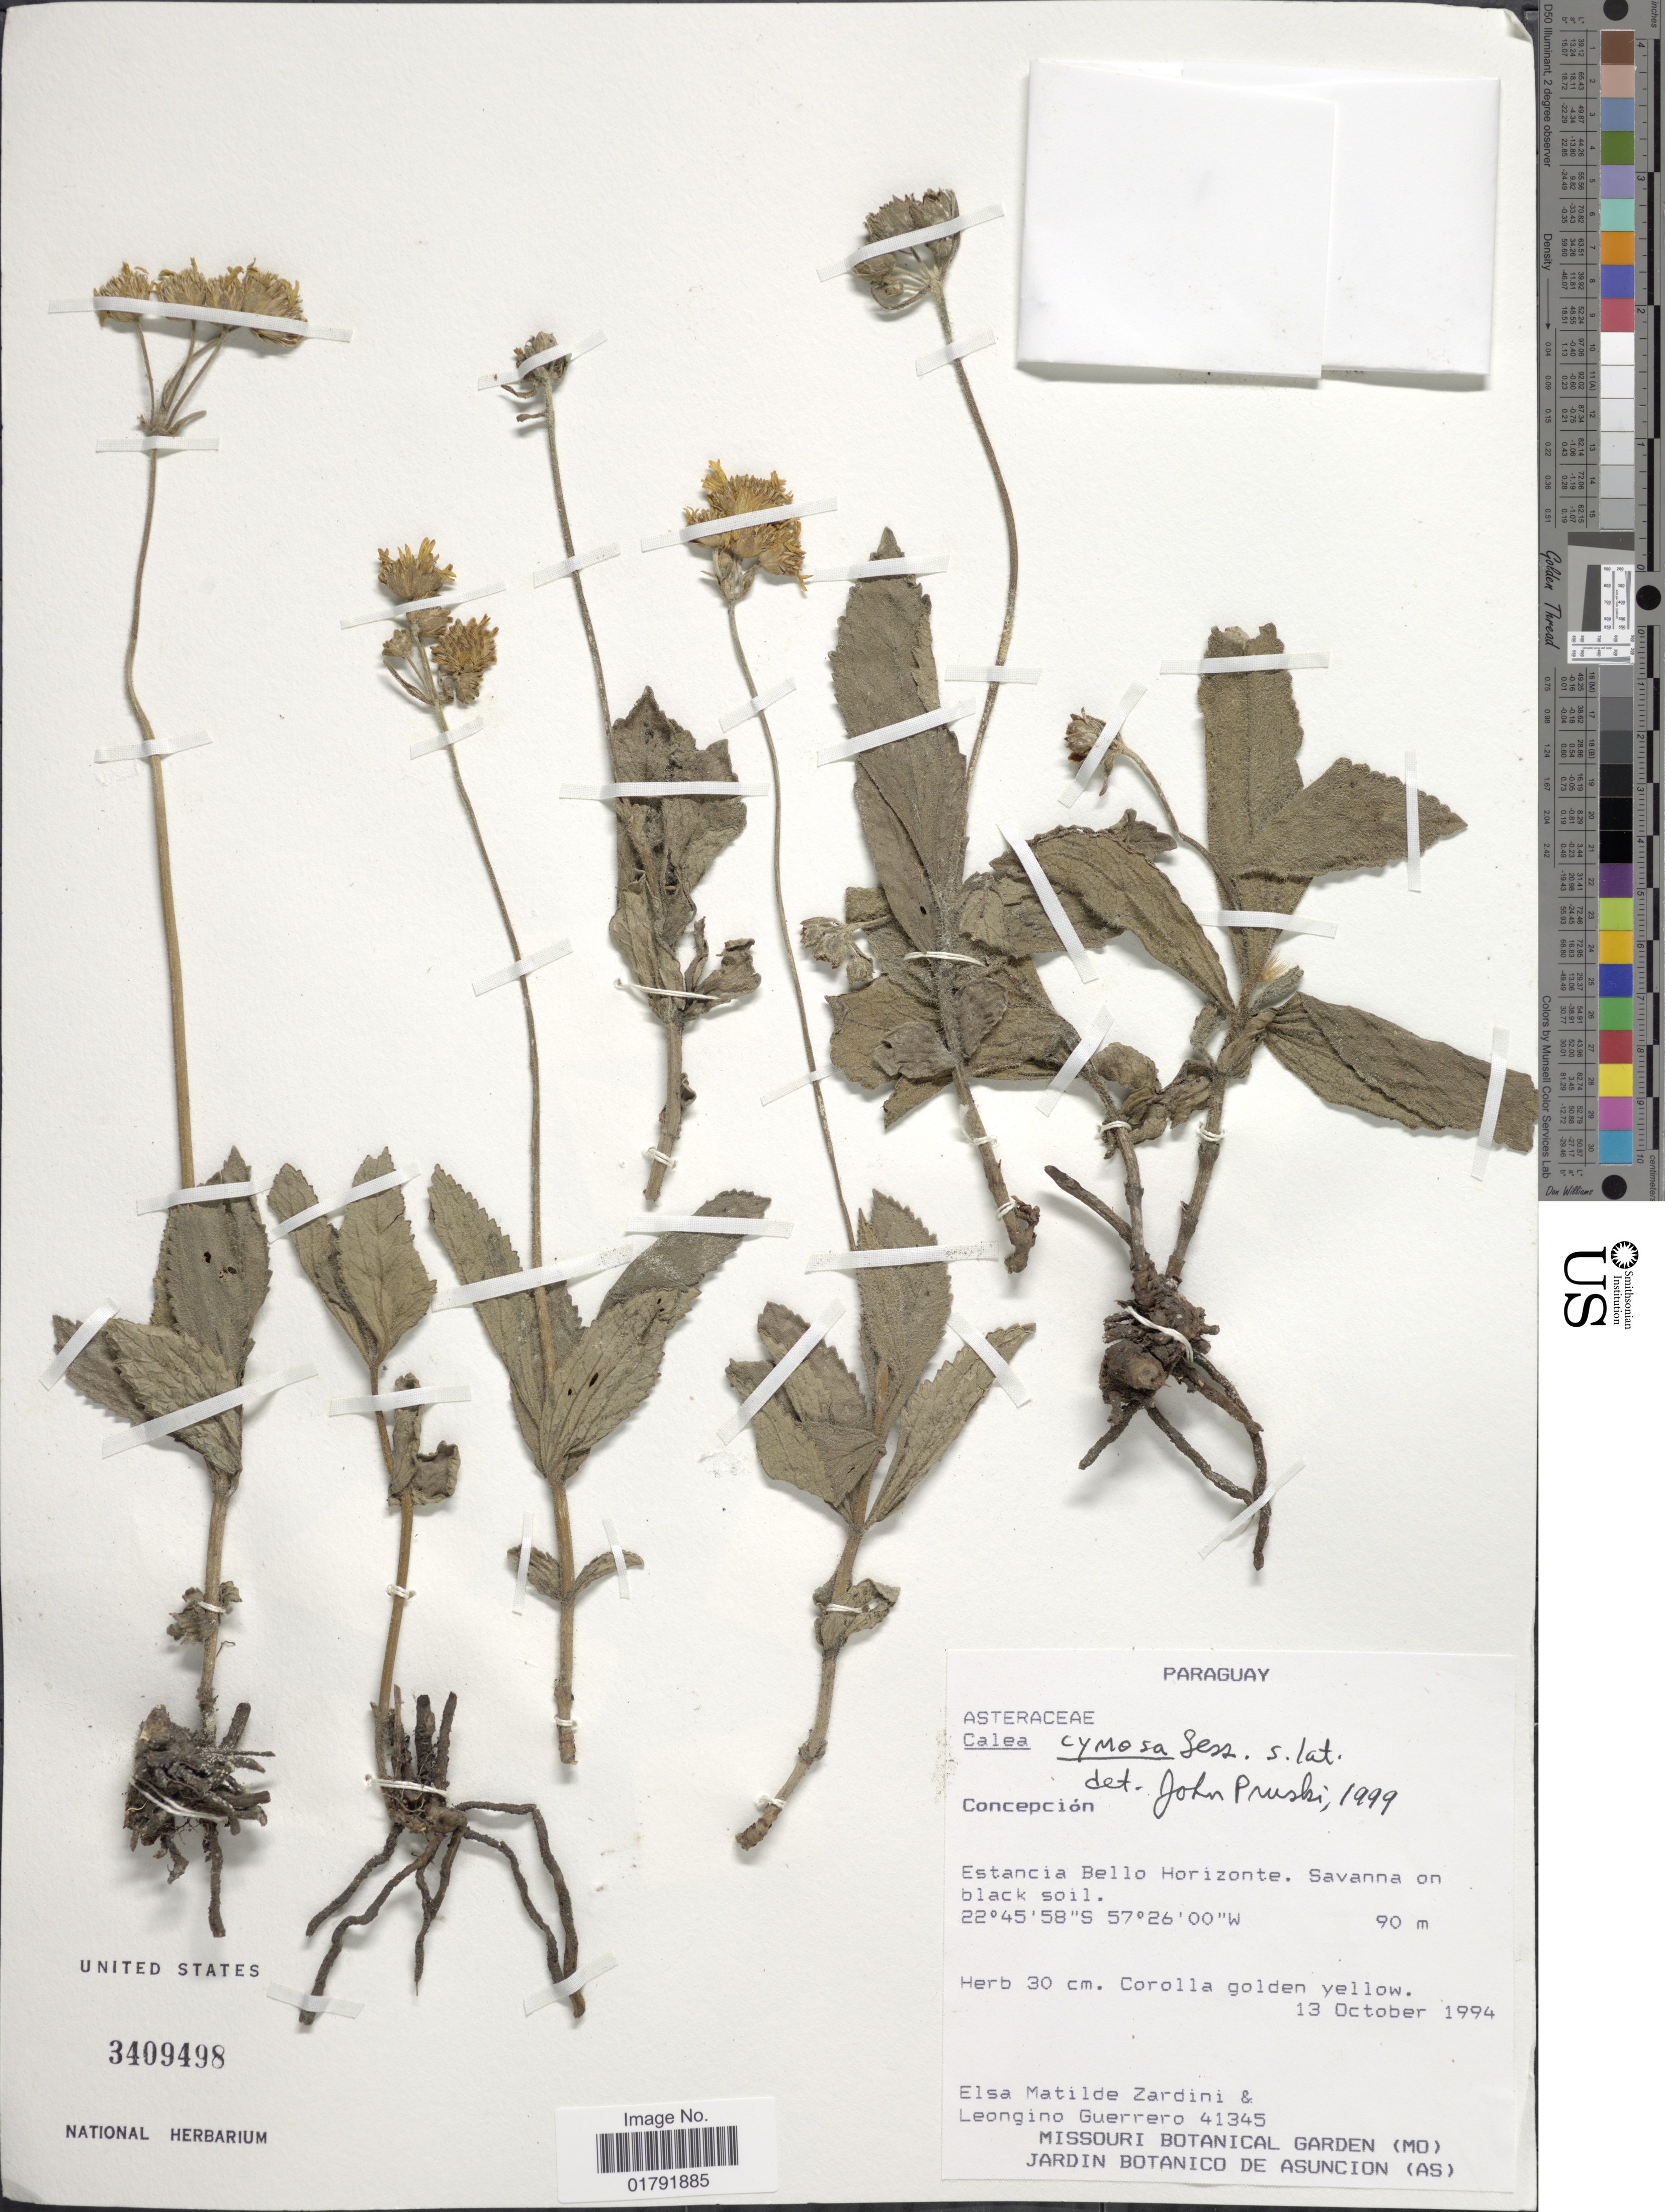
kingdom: Plantae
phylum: Tracheophyta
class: Magnoliopsida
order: Asterales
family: Asteraceae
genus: Calea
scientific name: Calea cymosa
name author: Less.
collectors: E. M. Zardini & L. Guerrero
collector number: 41345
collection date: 1994-10-13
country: Paraguay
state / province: Concepcion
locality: Estancia Bello Horizonte, savanna on black soil.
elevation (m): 90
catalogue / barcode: US 3409498